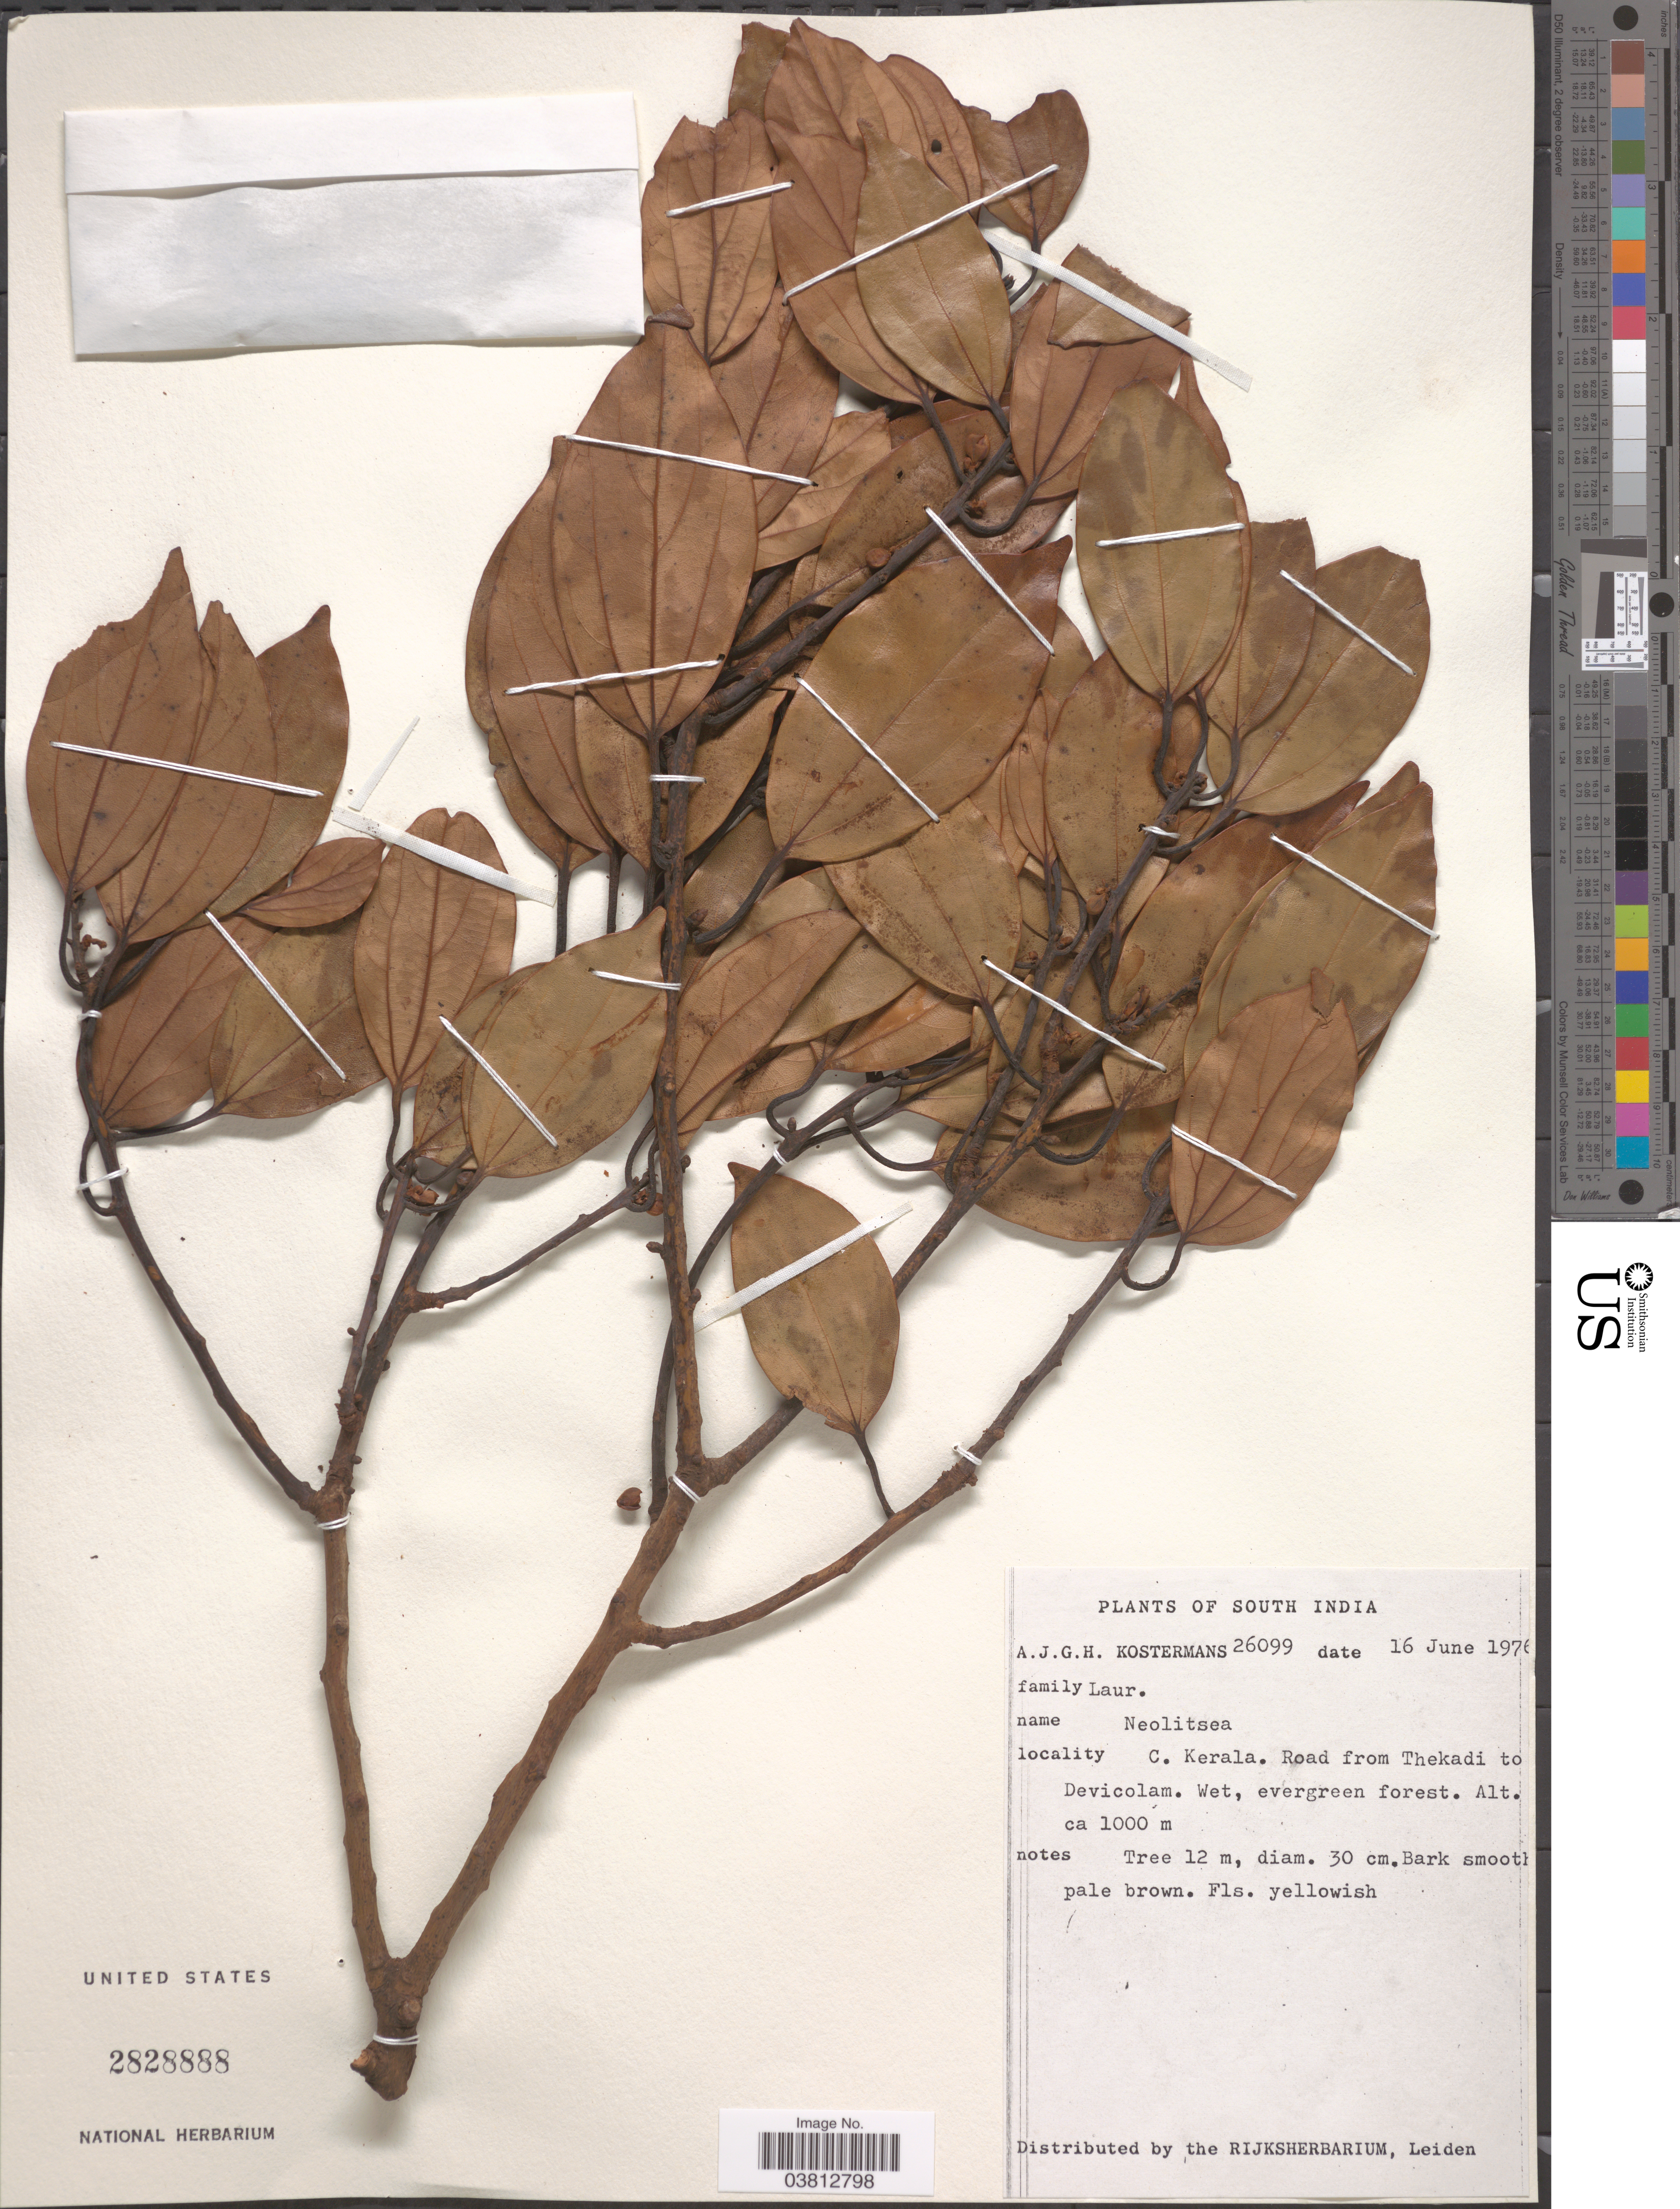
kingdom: Plantae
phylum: Tracheophyta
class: Magnoliopsida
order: Laurales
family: Lauraceae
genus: Neolitsea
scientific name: Neolitsea sp.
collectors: A. J. G. Kostermans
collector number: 26099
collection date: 1976-06-16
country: India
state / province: Kerala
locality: South India. C. Kerala, Road from Thekadi to Devicolam.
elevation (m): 1000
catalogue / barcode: US 2828888